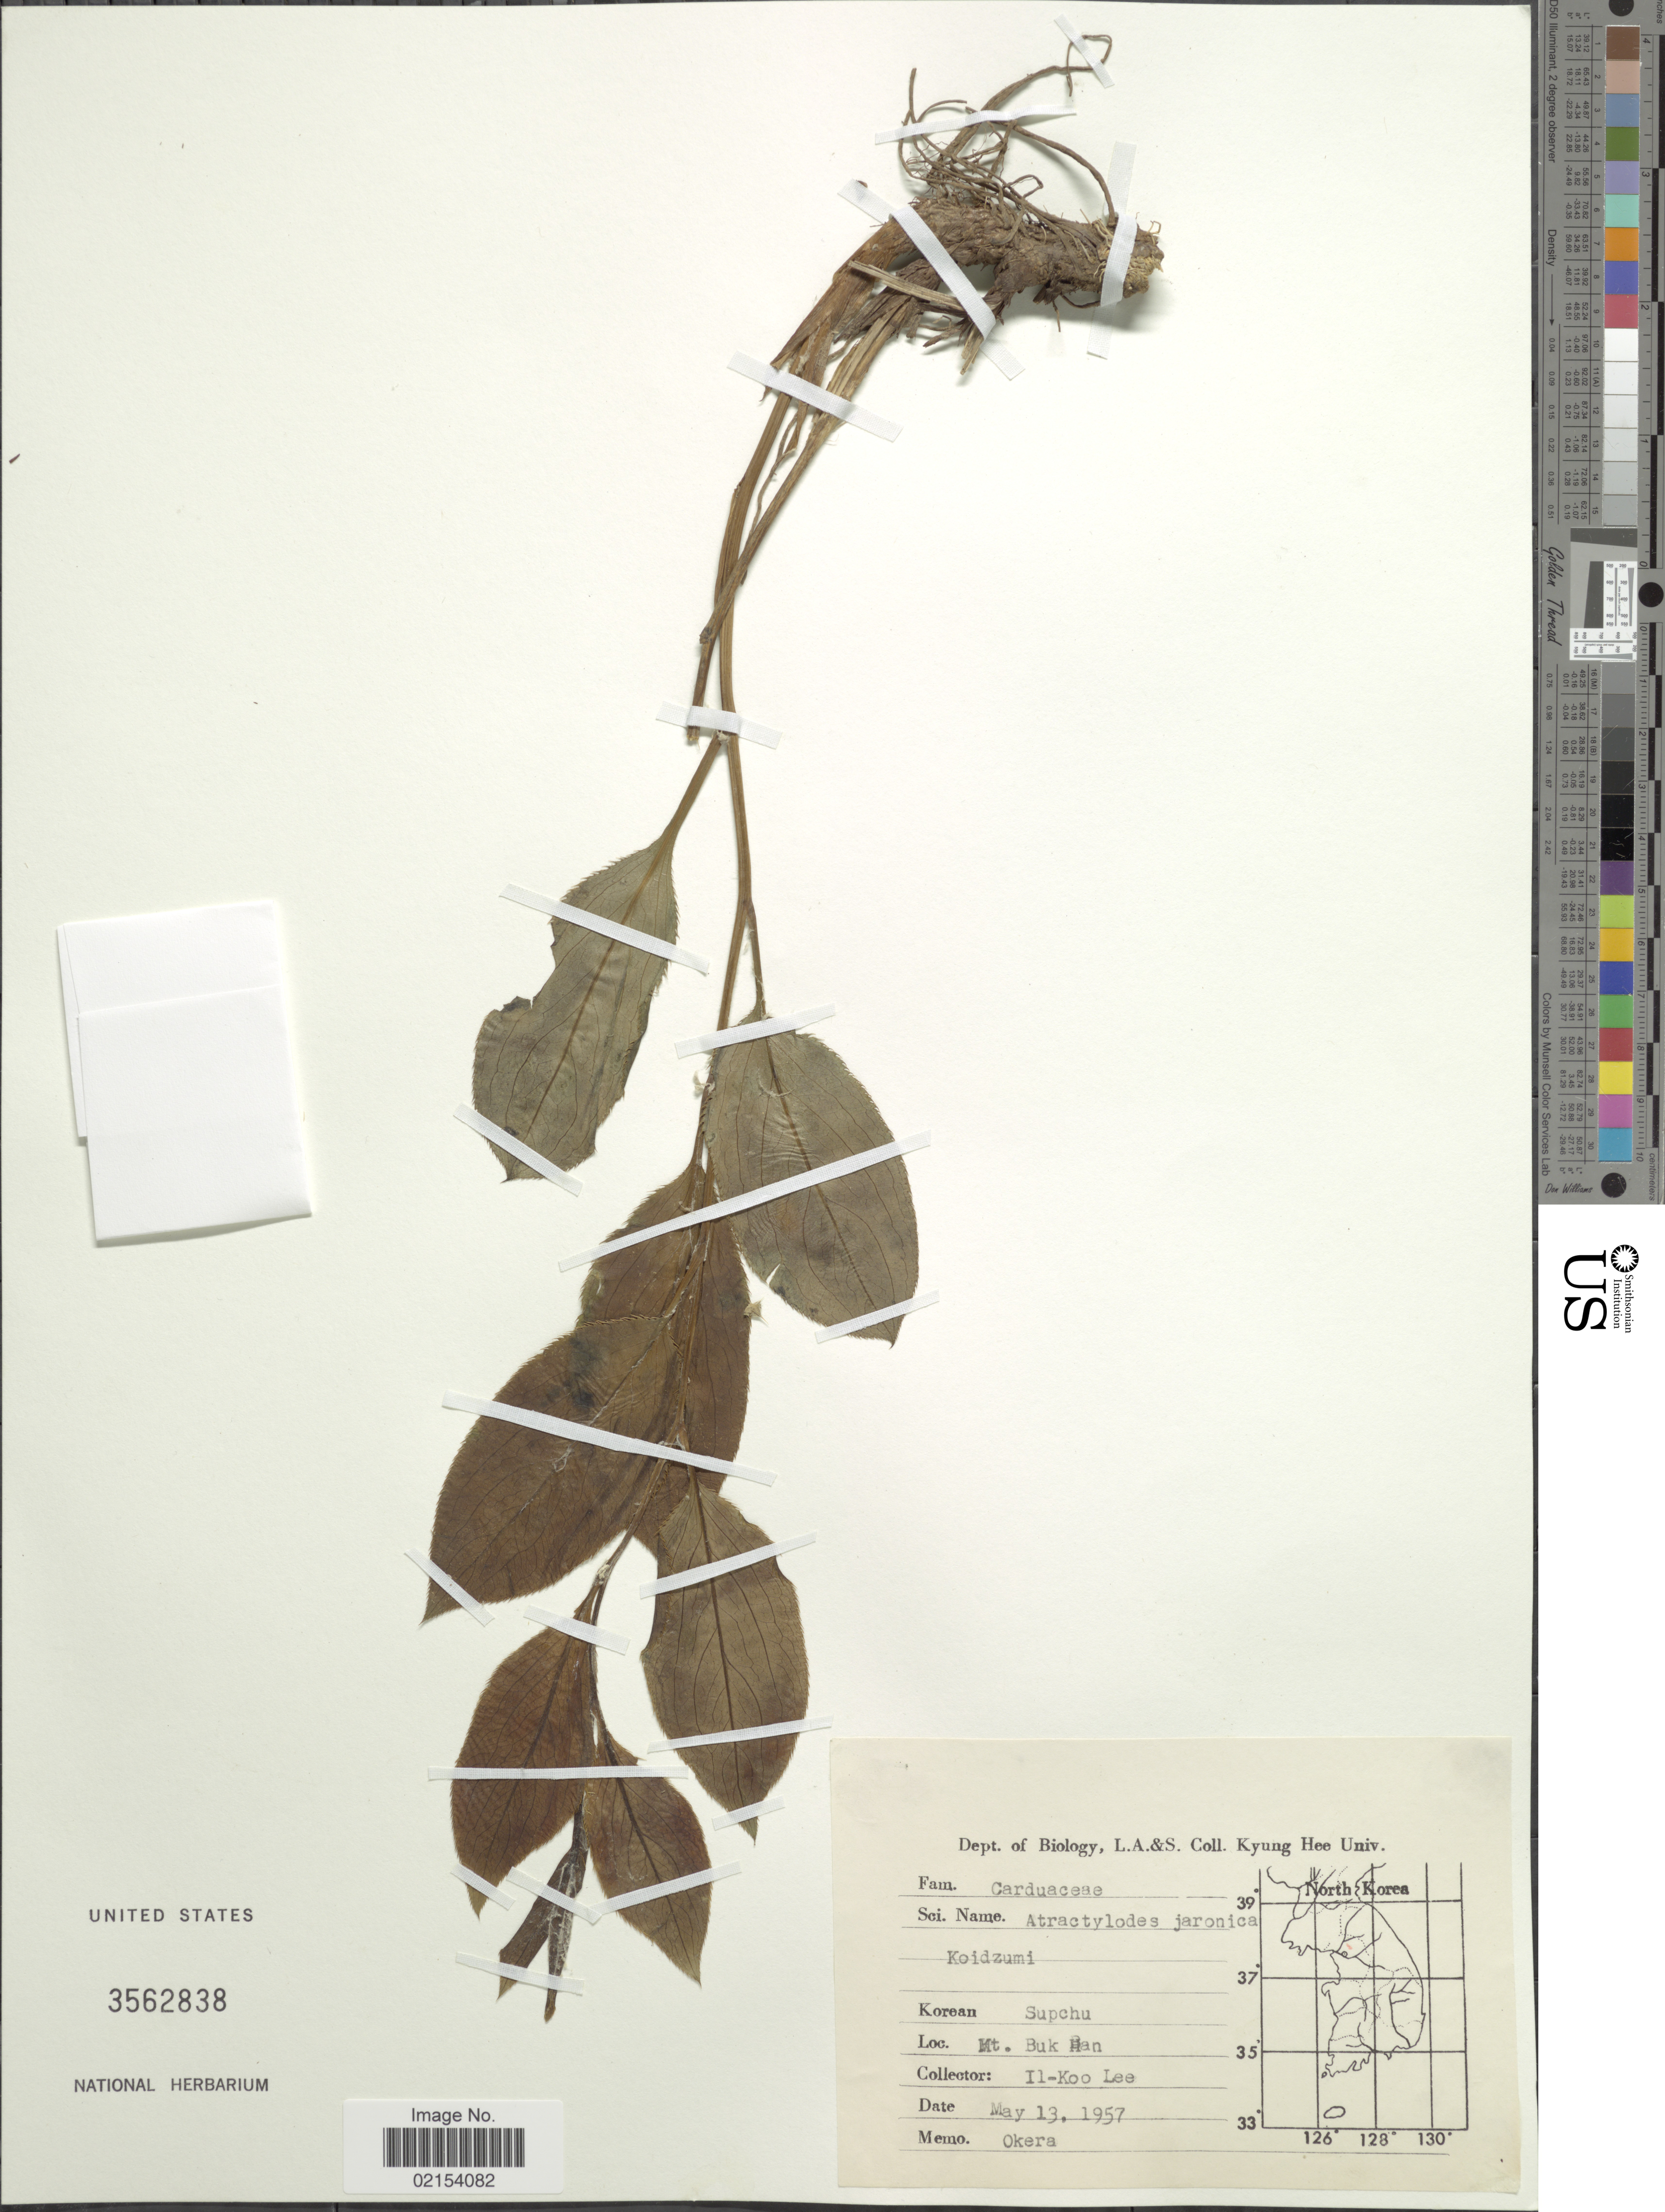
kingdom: Plantae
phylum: Tracheophyta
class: Magnoliopsida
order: Asterales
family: Asteraceae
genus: Atractylodes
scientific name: Atractylodes japonica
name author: Koidz. ex Kitam.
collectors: Il-Ko Lee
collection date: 1957-05-13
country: South Korea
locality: Buk Han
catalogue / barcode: US 3562838